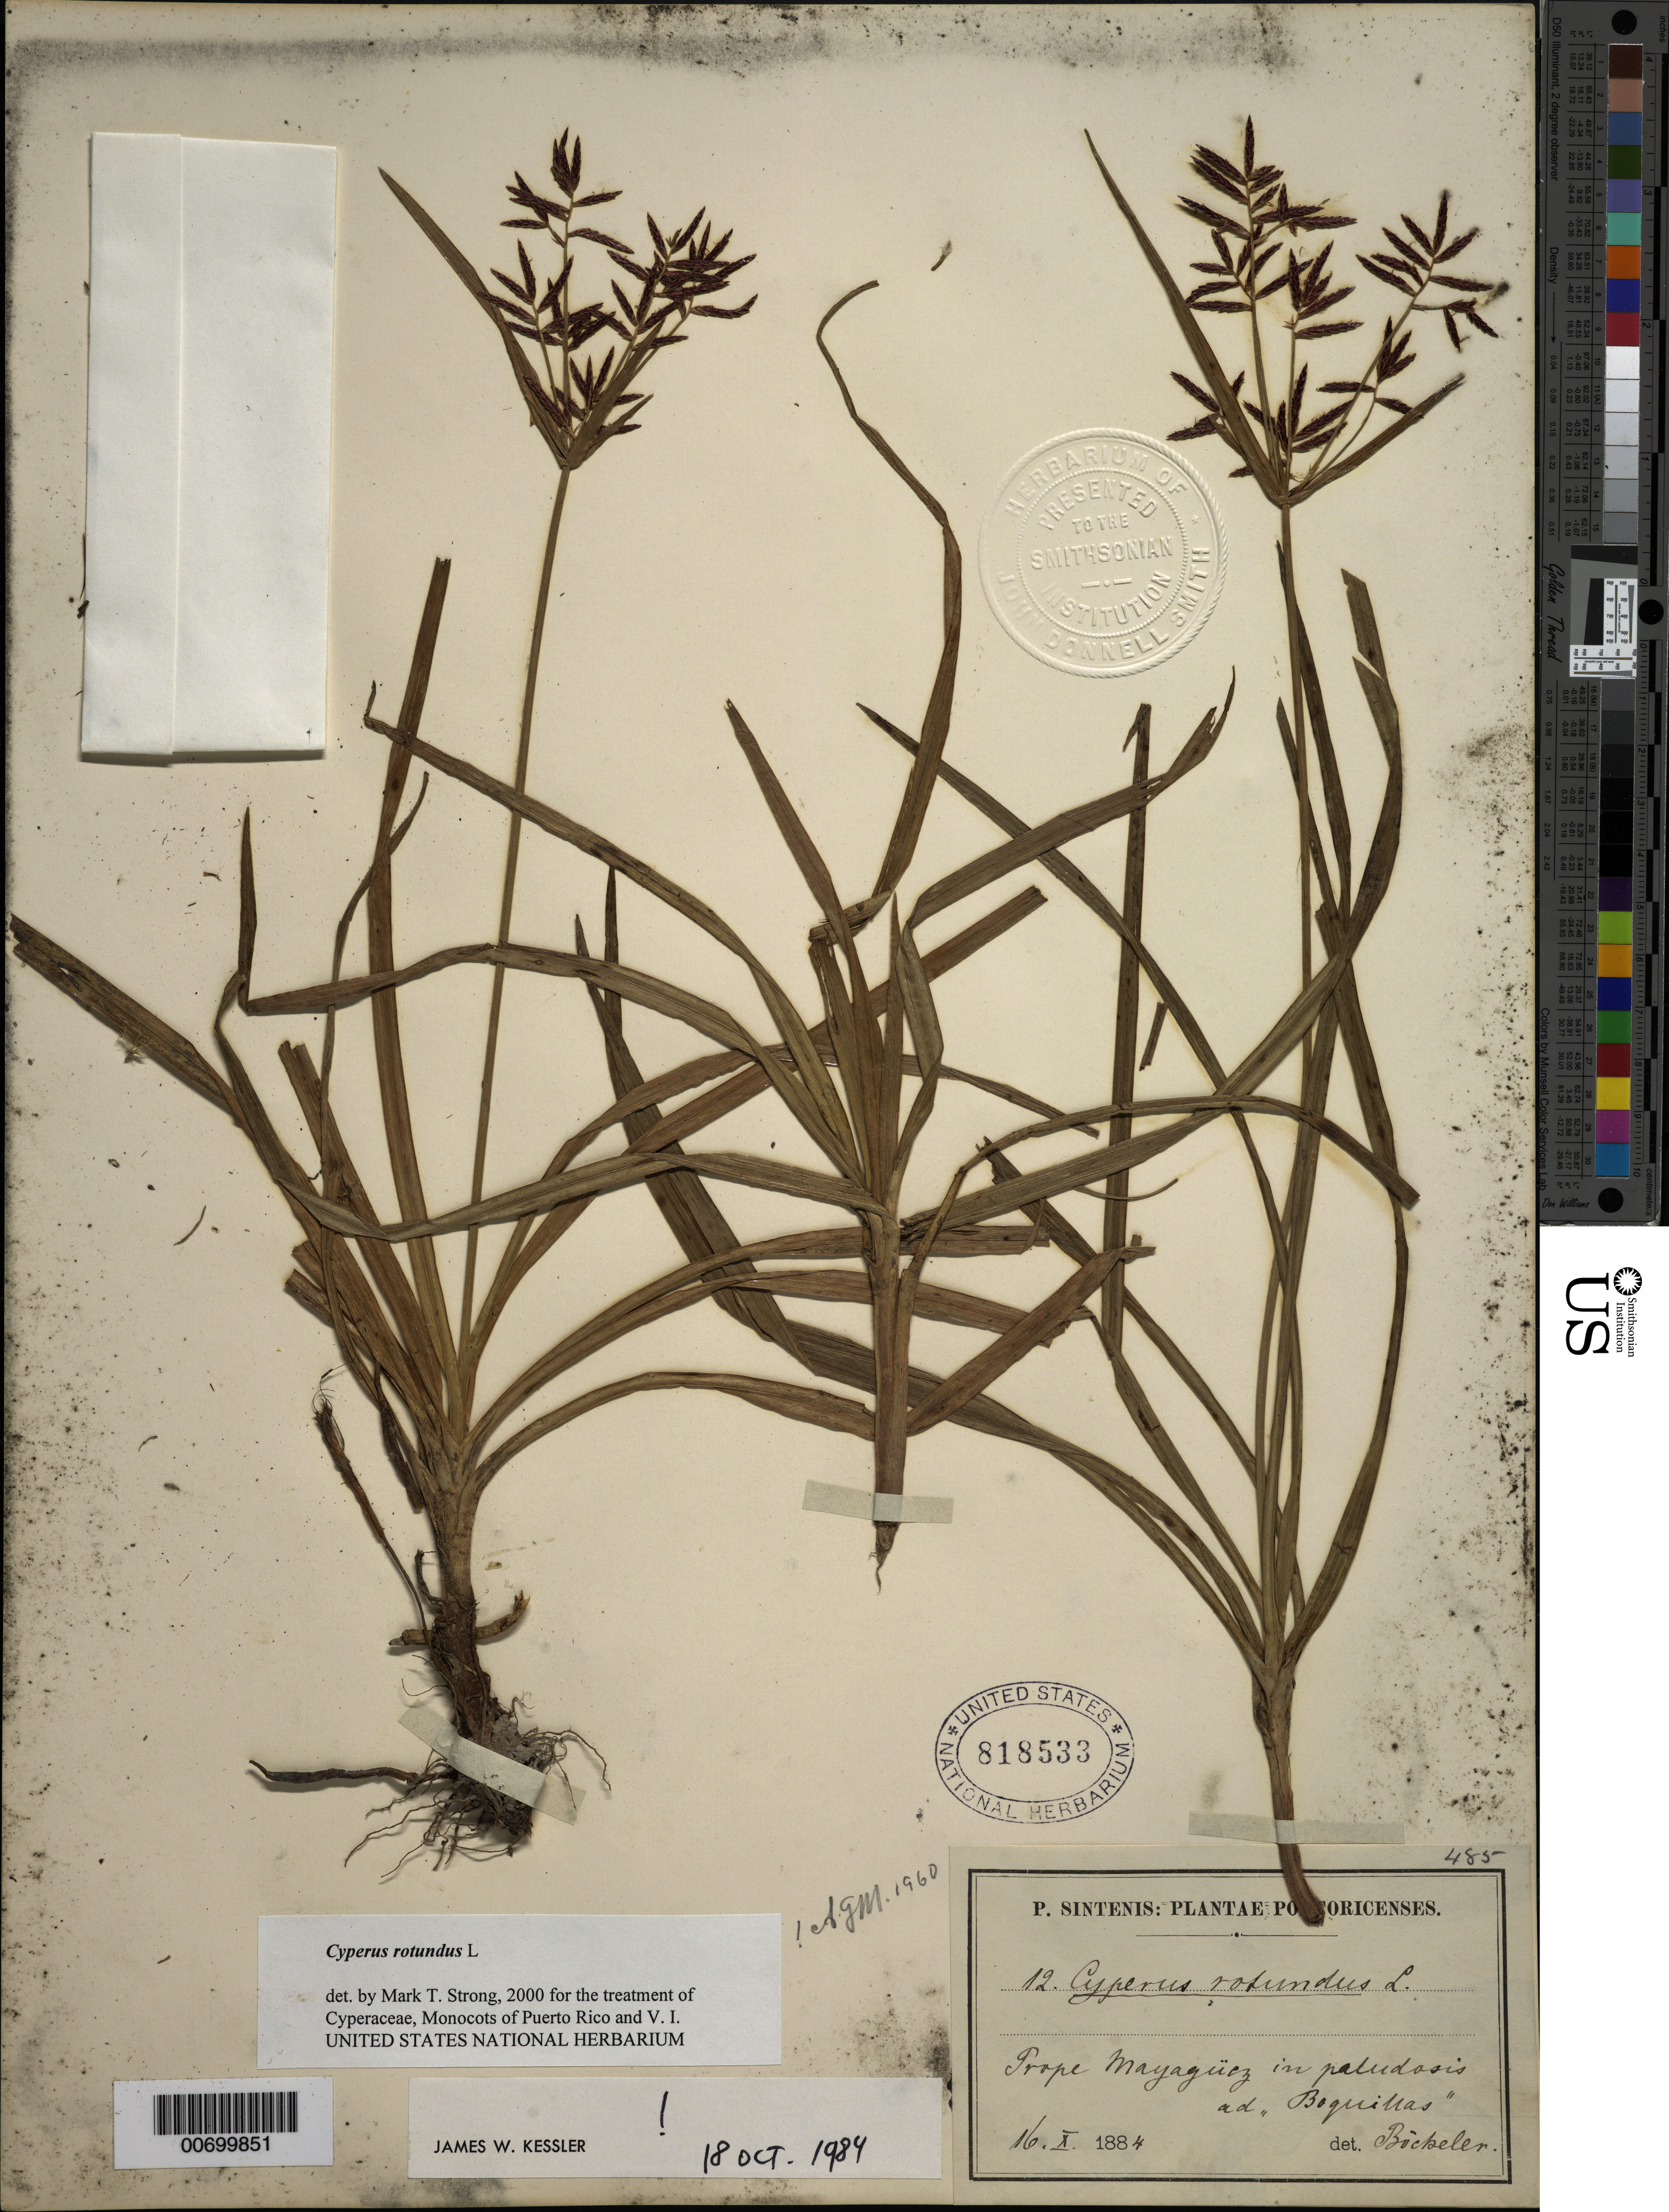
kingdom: Plantae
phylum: Tracheophyta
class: Liliopsida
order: Poales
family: Cyperaceae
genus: Cyperus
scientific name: Cyperus rotundus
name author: L.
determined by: Strong, M. T., (US), Smithsonian Institution - National Museum of Natural History (UNITED STATES)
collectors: P. Sintenis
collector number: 12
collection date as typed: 16 Oct 1884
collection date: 1884-10-16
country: Puerto Rico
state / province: Mayagüez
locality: Prope Mayagüez.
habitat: In paludosis ad Boquillas.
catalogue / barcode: US 818533